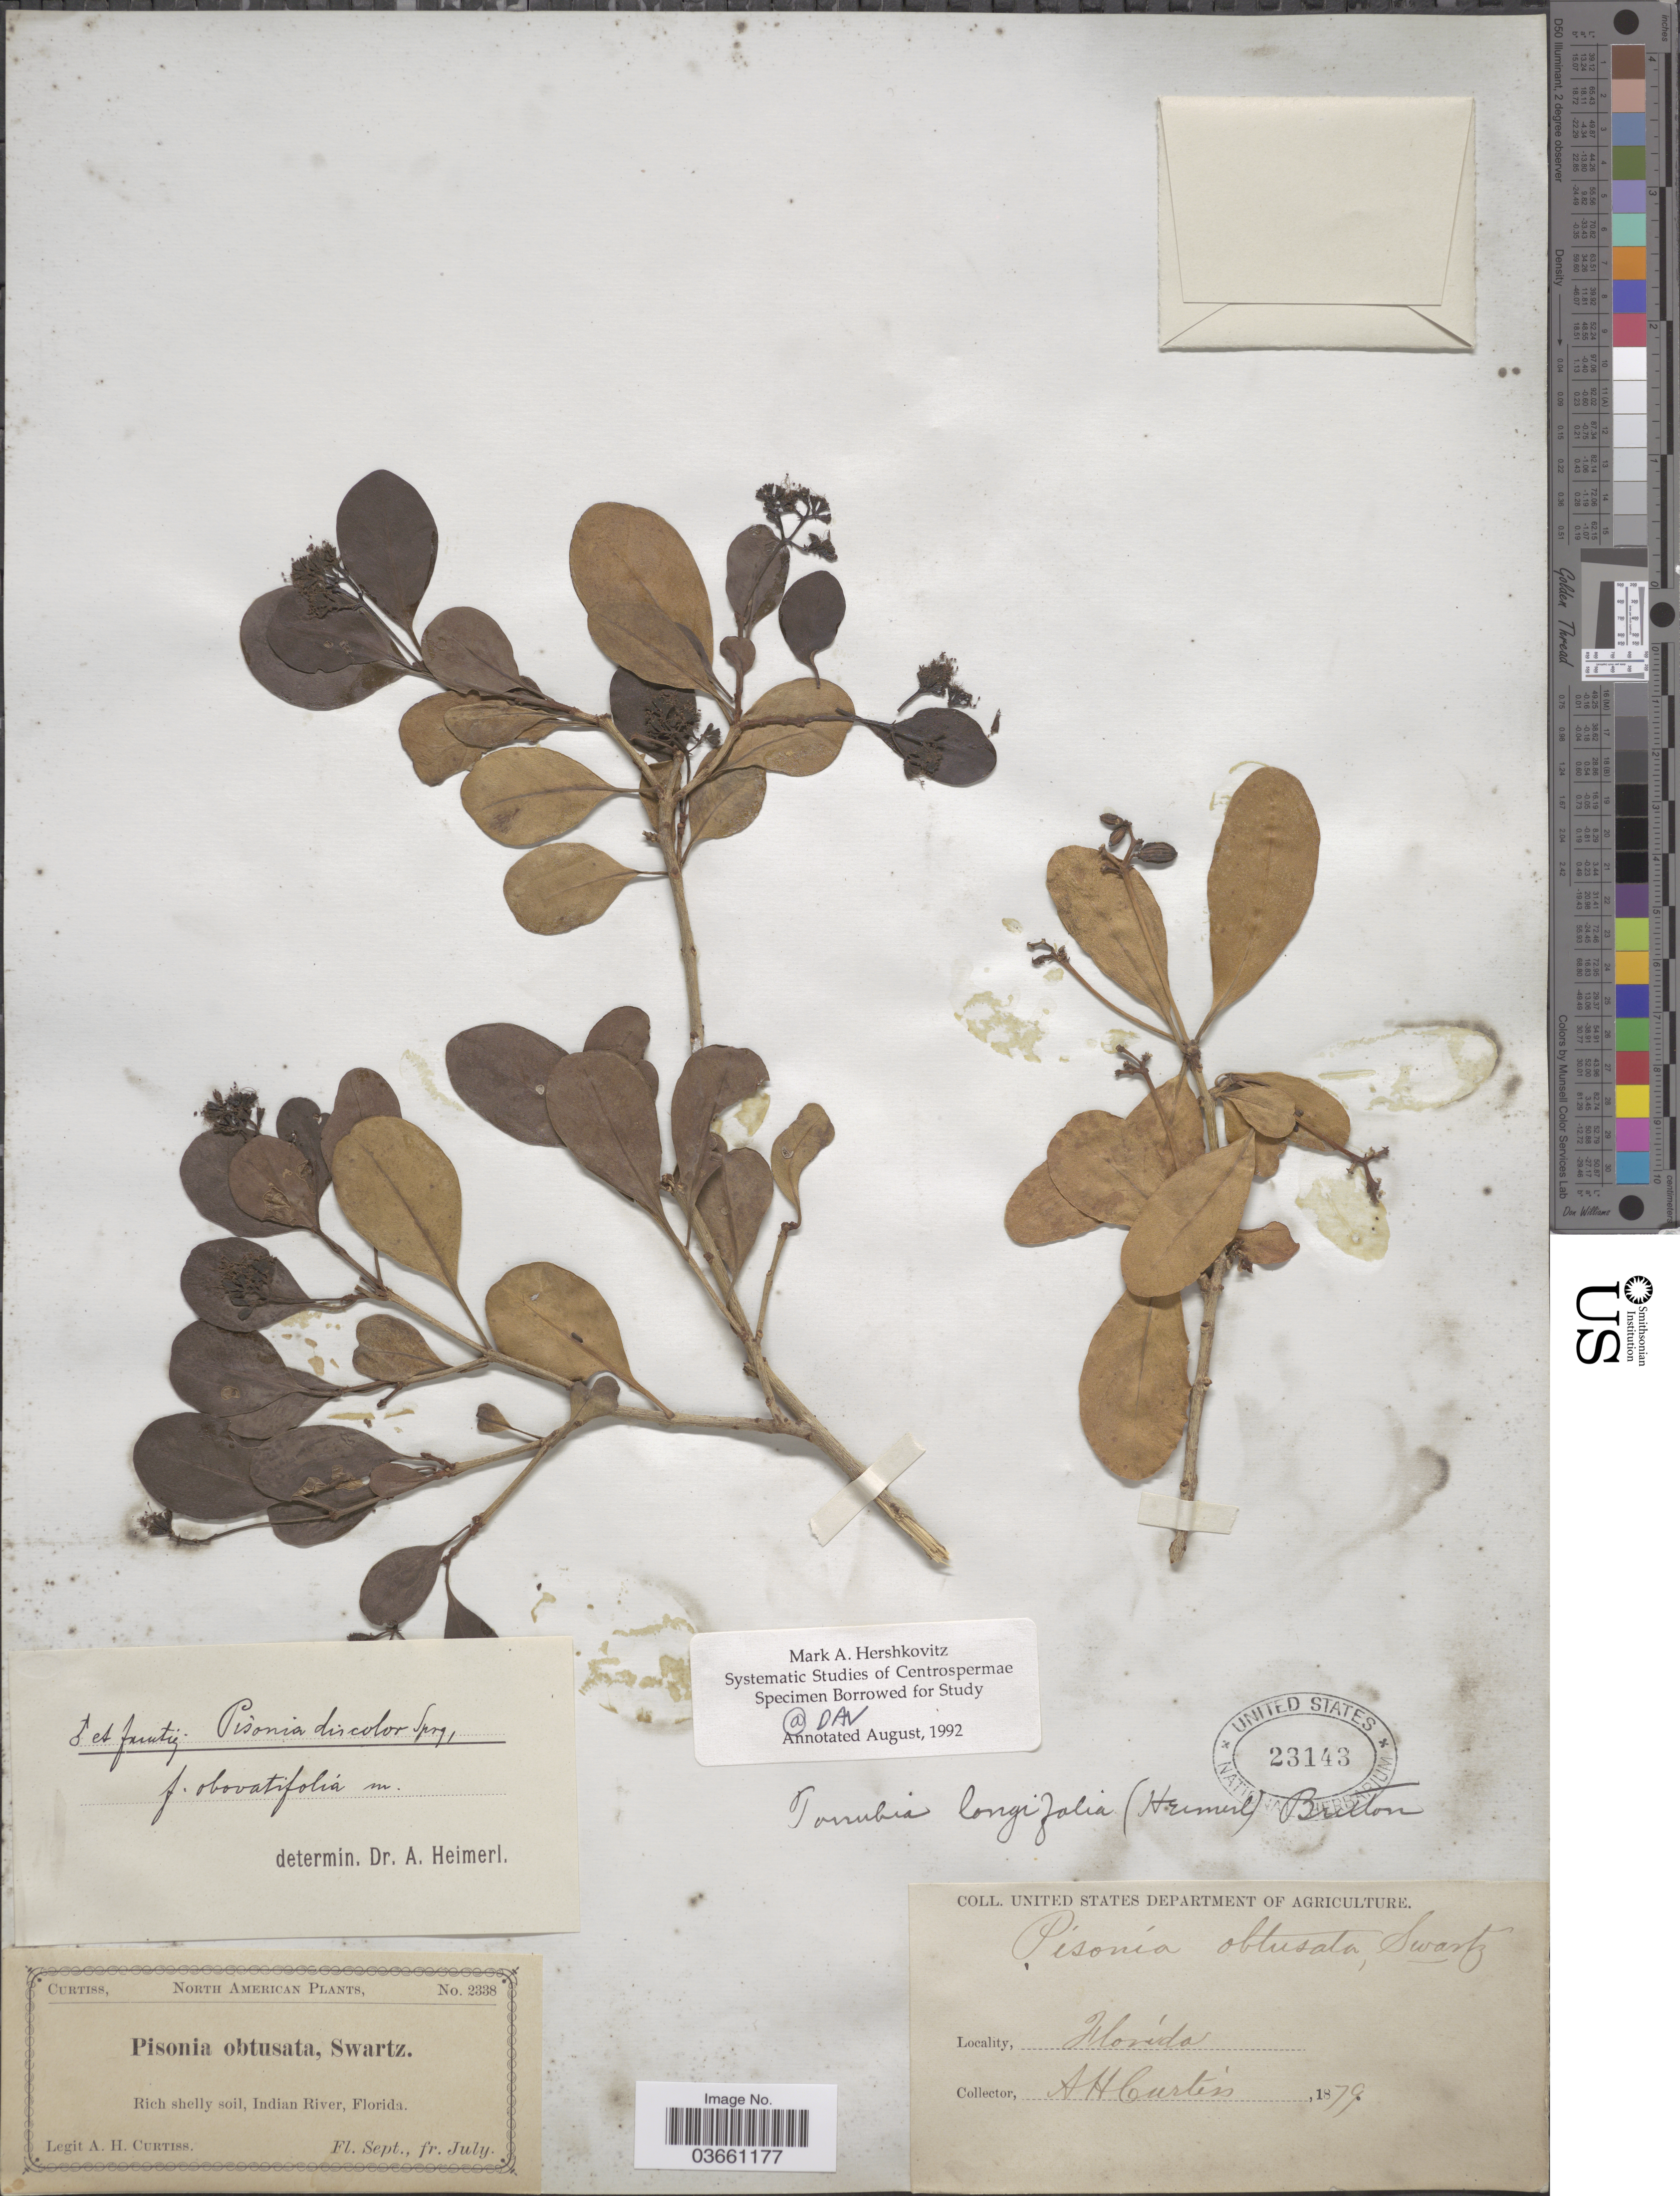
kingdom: Plantae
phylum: Tracheophyta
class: Magnoliopsida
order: Caryophyllales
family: Nyctaginaceae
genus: Guapira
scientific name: Guapira discolor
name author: (Spreng.) Little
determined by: Strong, Mark T., (BOT), Smithsonian Institution - National Museum of Natural History (UNITED STATES)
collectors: A. H. Curtiss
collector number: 2338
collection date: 1879-07/1879-09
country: United States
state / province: Florida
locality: Indian River.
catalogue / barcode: US 23143